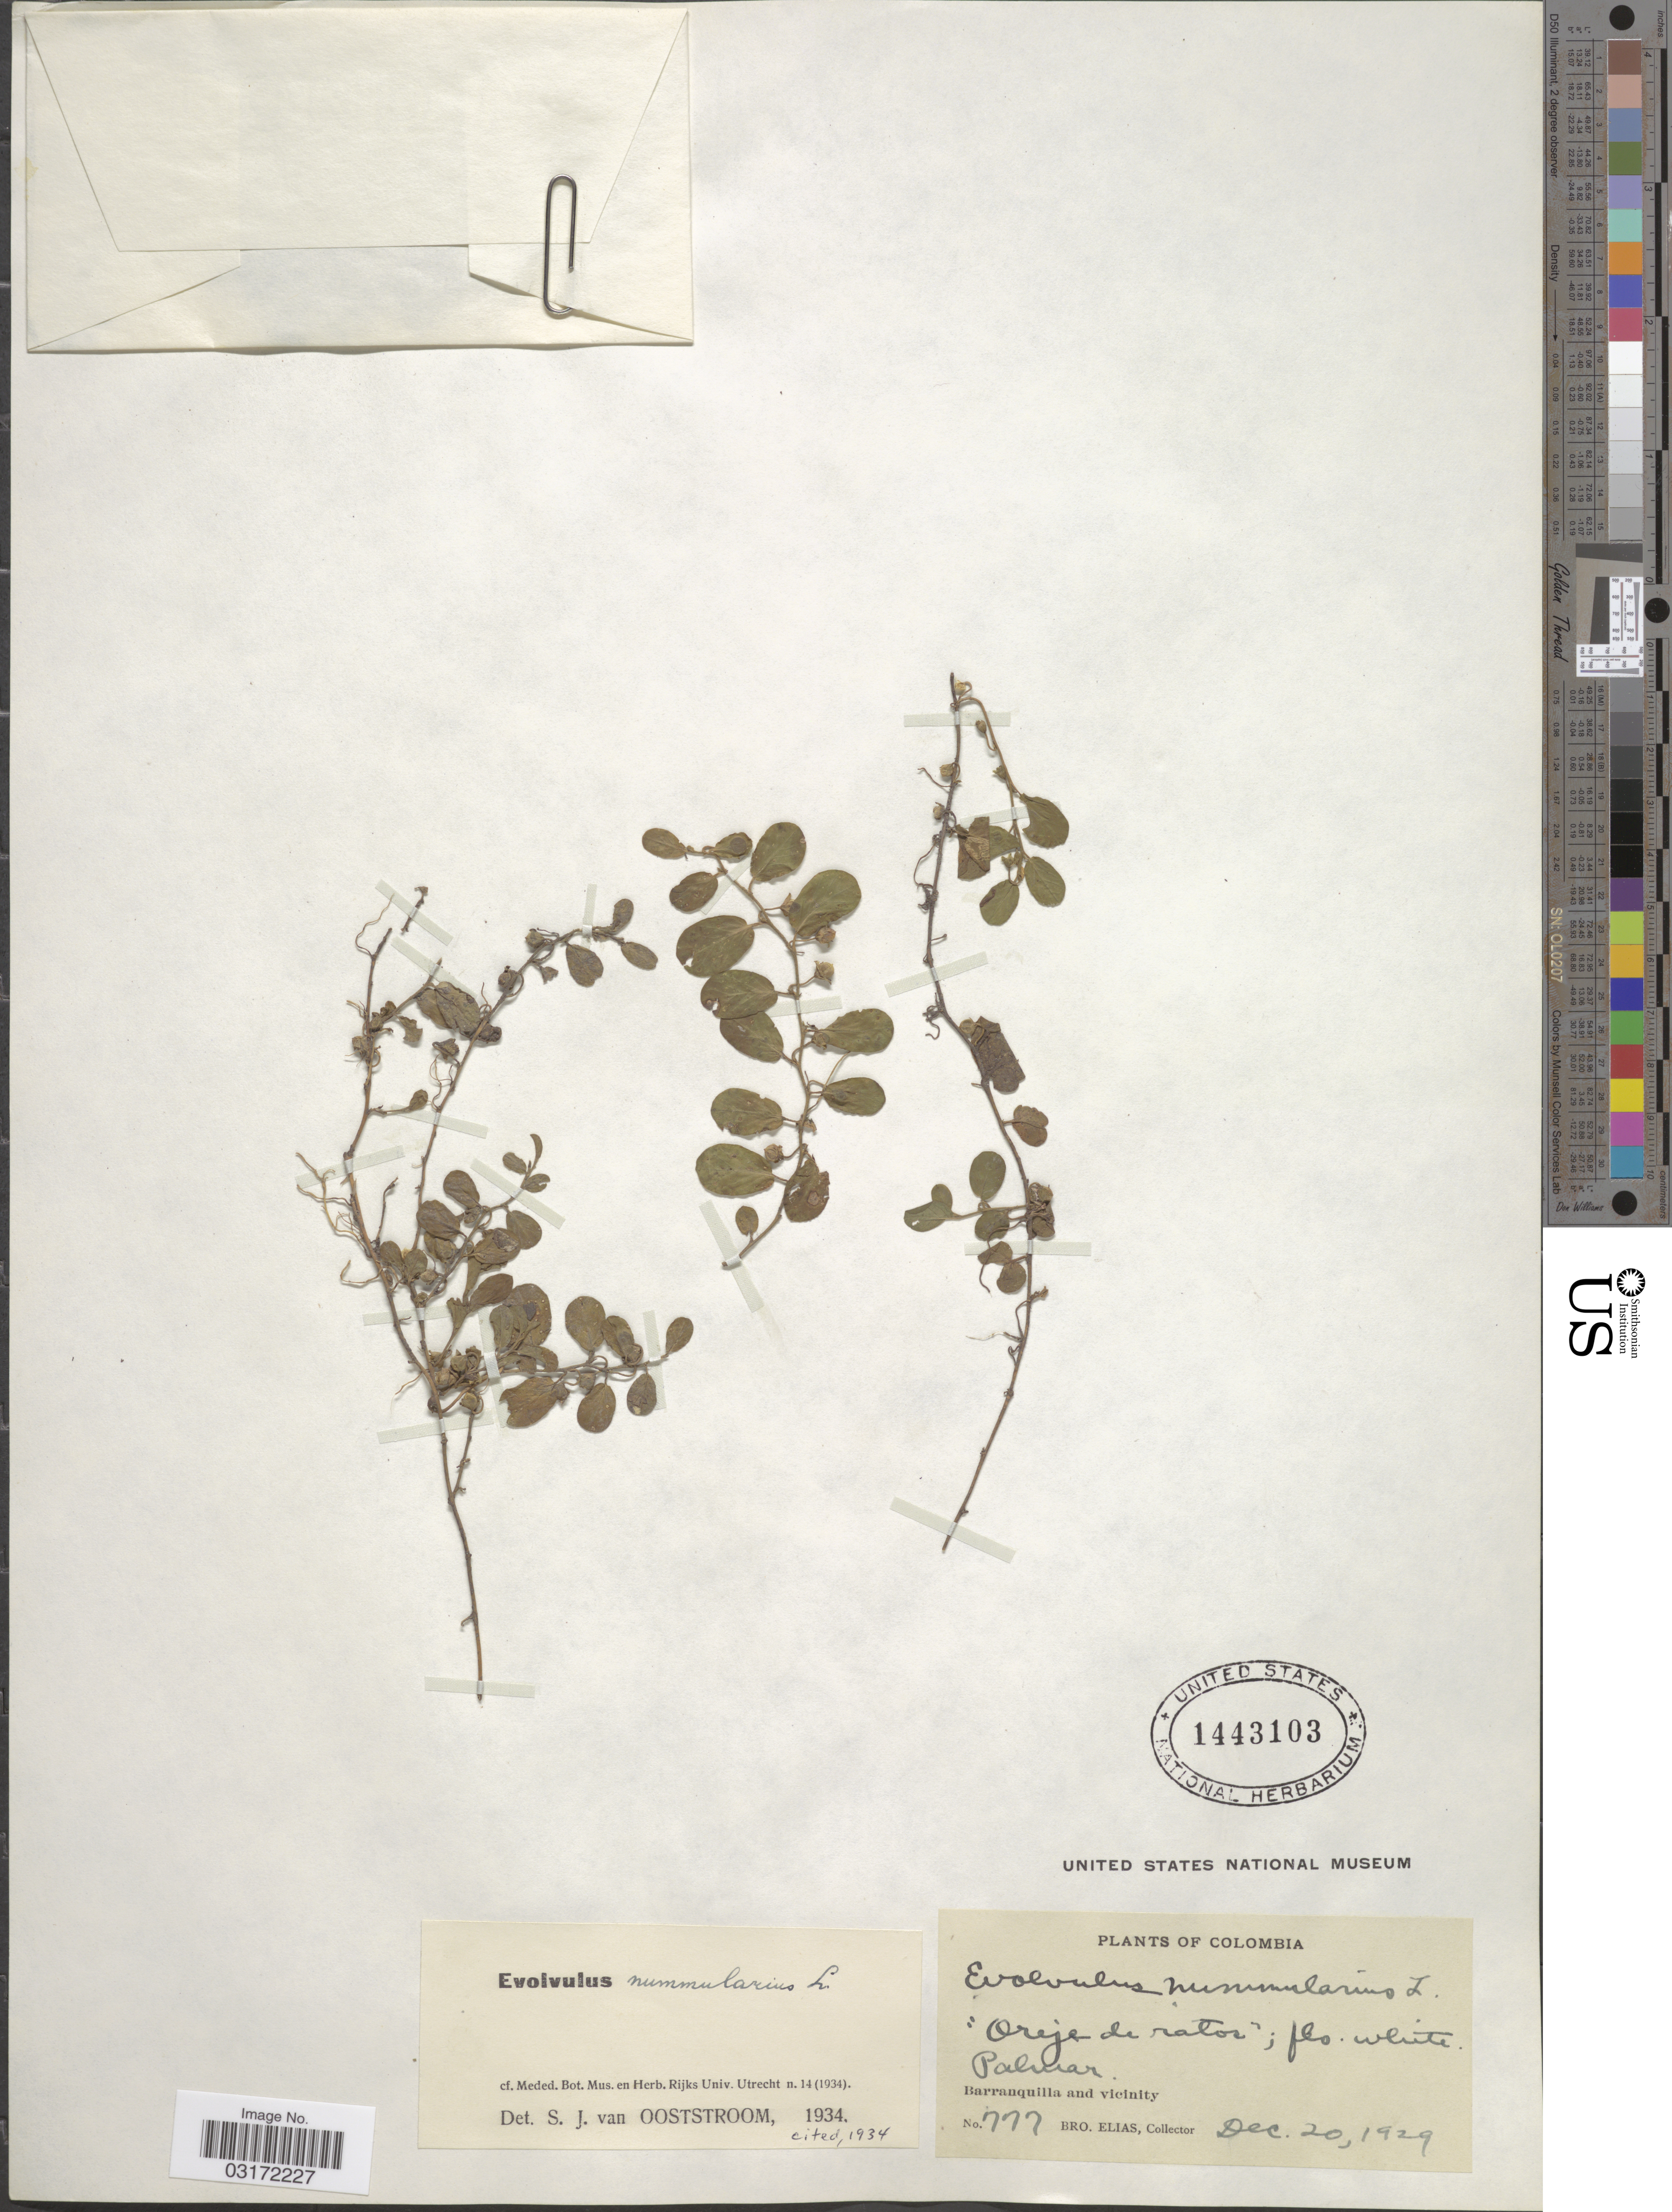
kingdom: Plantae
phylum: Tracheophyta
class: Magnoliopsida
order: Solanales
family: Convolvulaceae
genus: Evolvulus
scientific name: Evolvulus nummularius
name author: (L.) L.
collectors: Bro. Elias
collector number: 777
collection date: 1929-12-20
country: Colombia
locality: Palmar. Barranquilla and vicinity.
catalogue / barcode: US 1443103